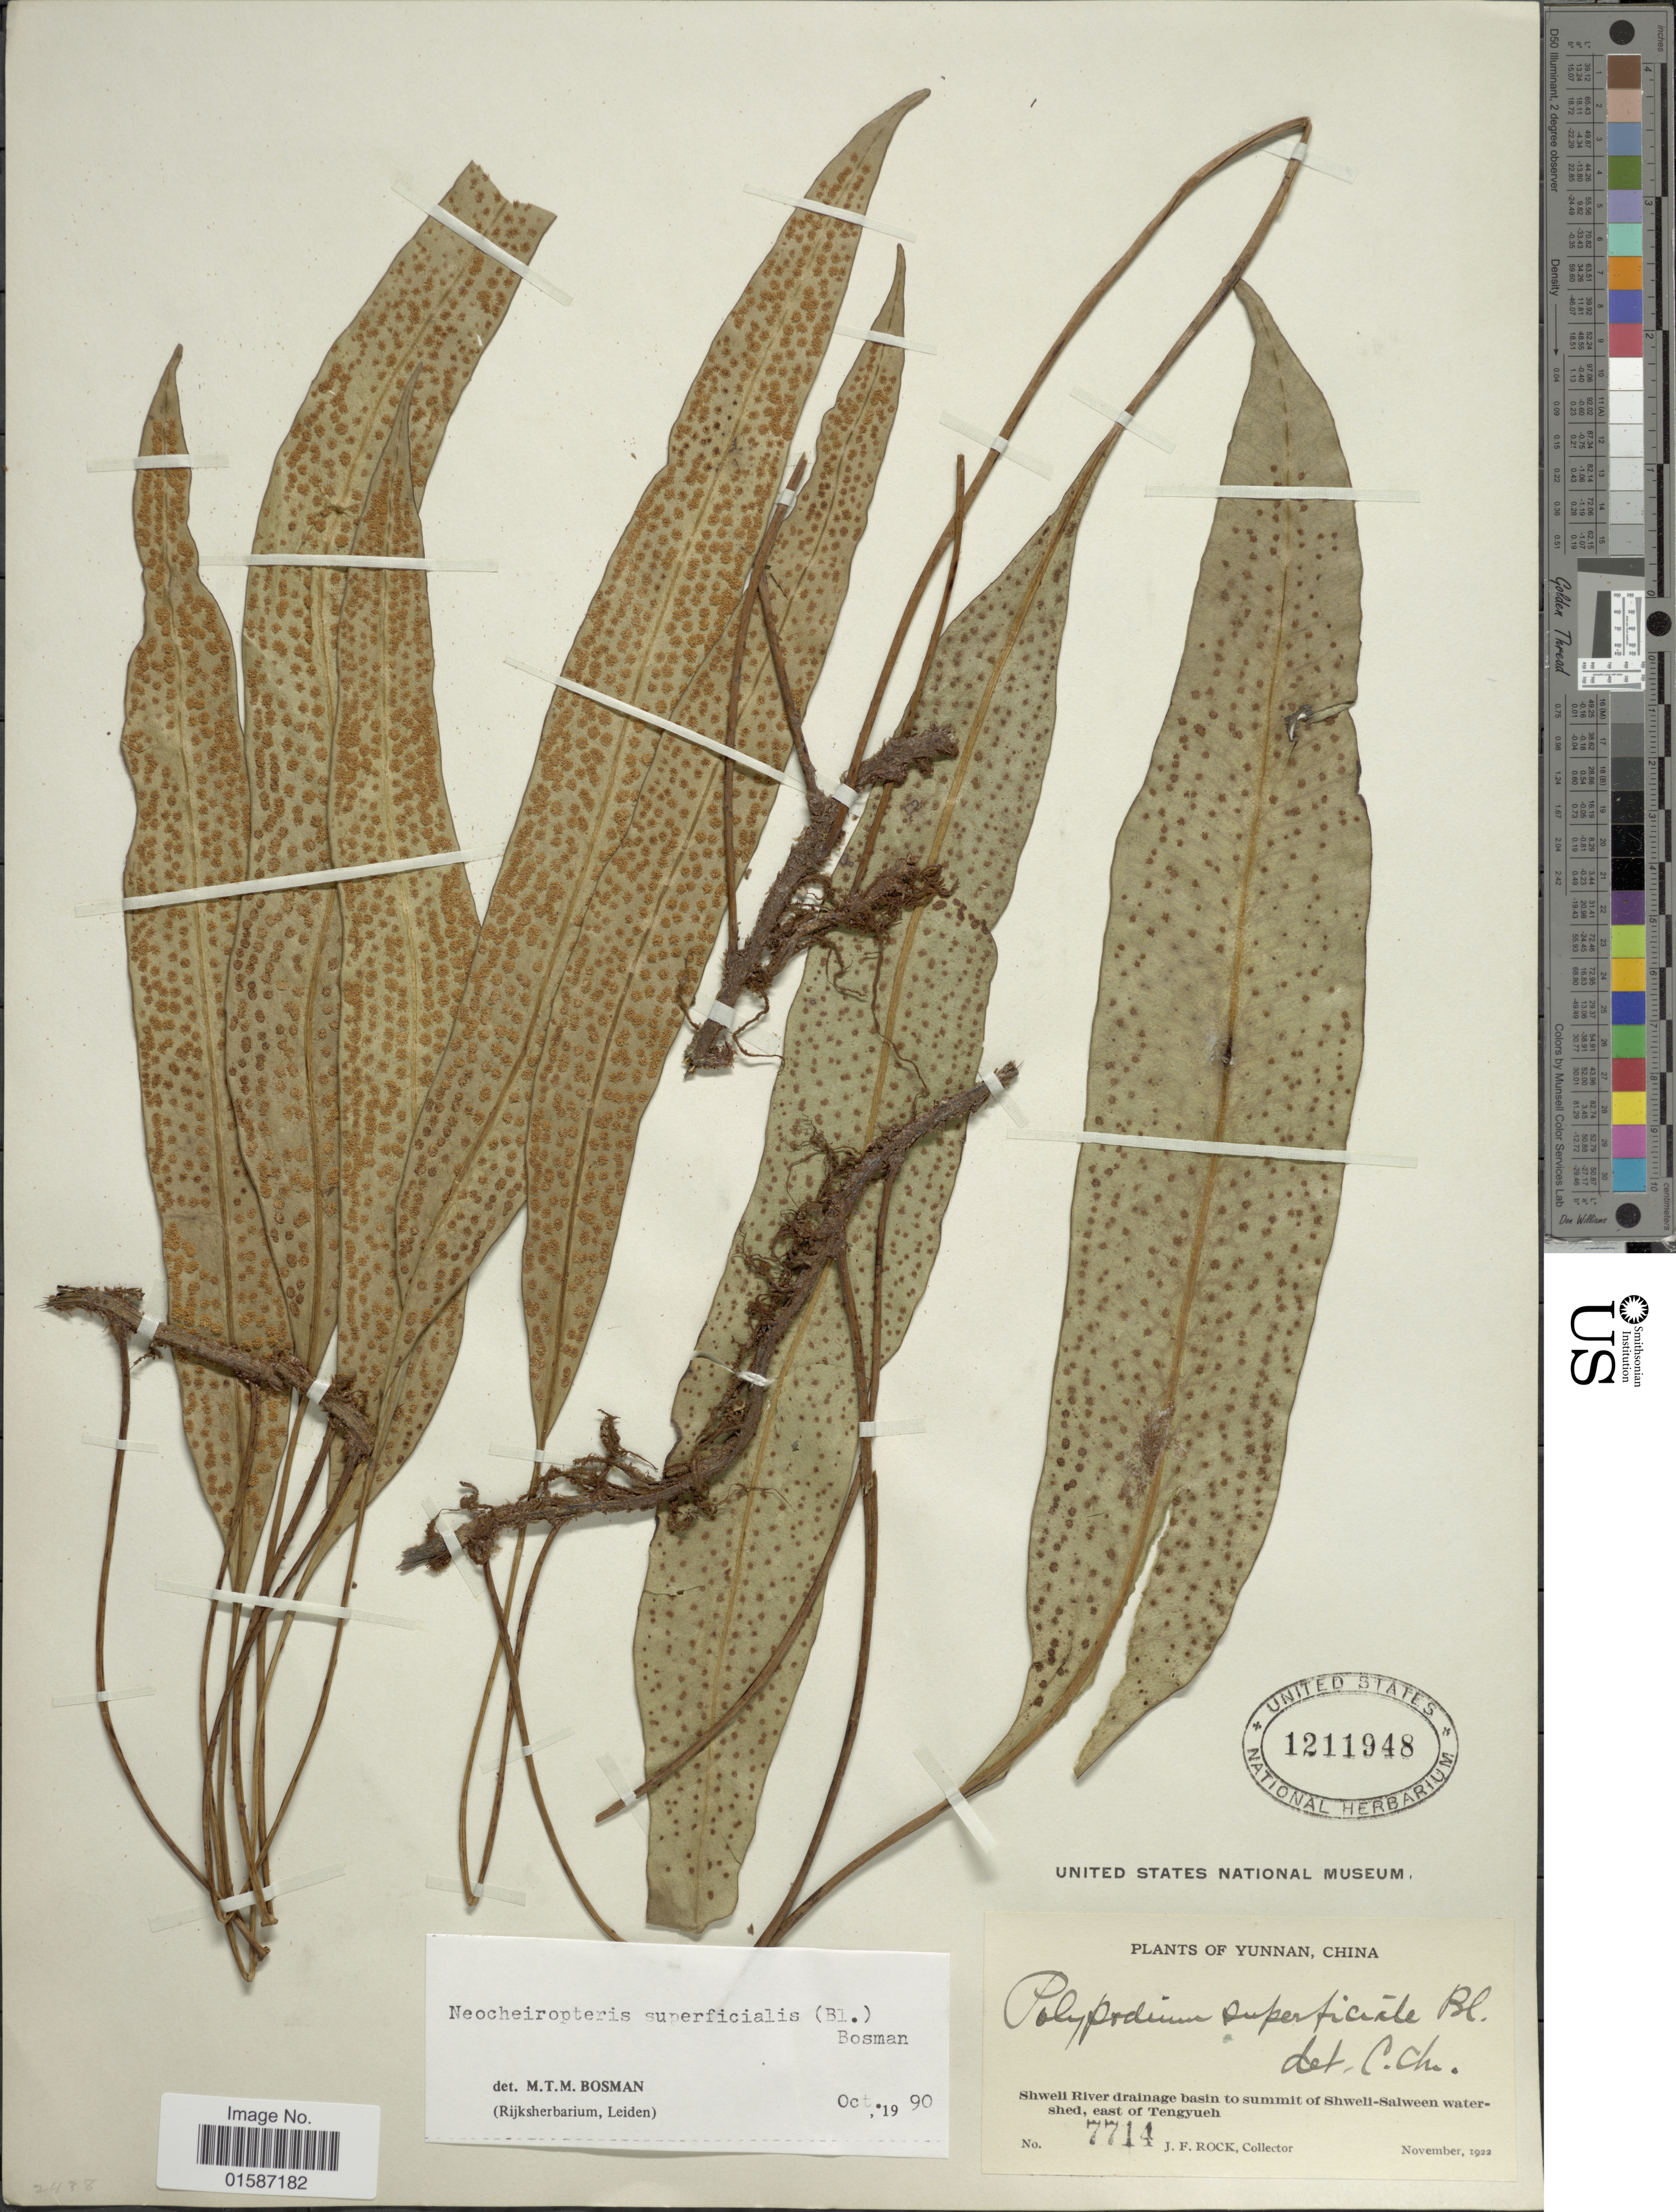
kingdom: Plantae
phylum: Tracheophyta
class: Polypodiopsida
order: Polypodiales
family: Polypodiaceae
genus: Lepidomicrosorium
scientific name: Lepidomicrosorium superficiale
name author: (Blume) Li S. Wang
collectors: J. Rock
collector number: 7714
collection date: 1922-11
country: China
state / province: Yunnan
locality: Shwelli River drainage basin to summit of Shweli-Salween watershed, east of Tengyueh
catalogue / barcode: US 1211948